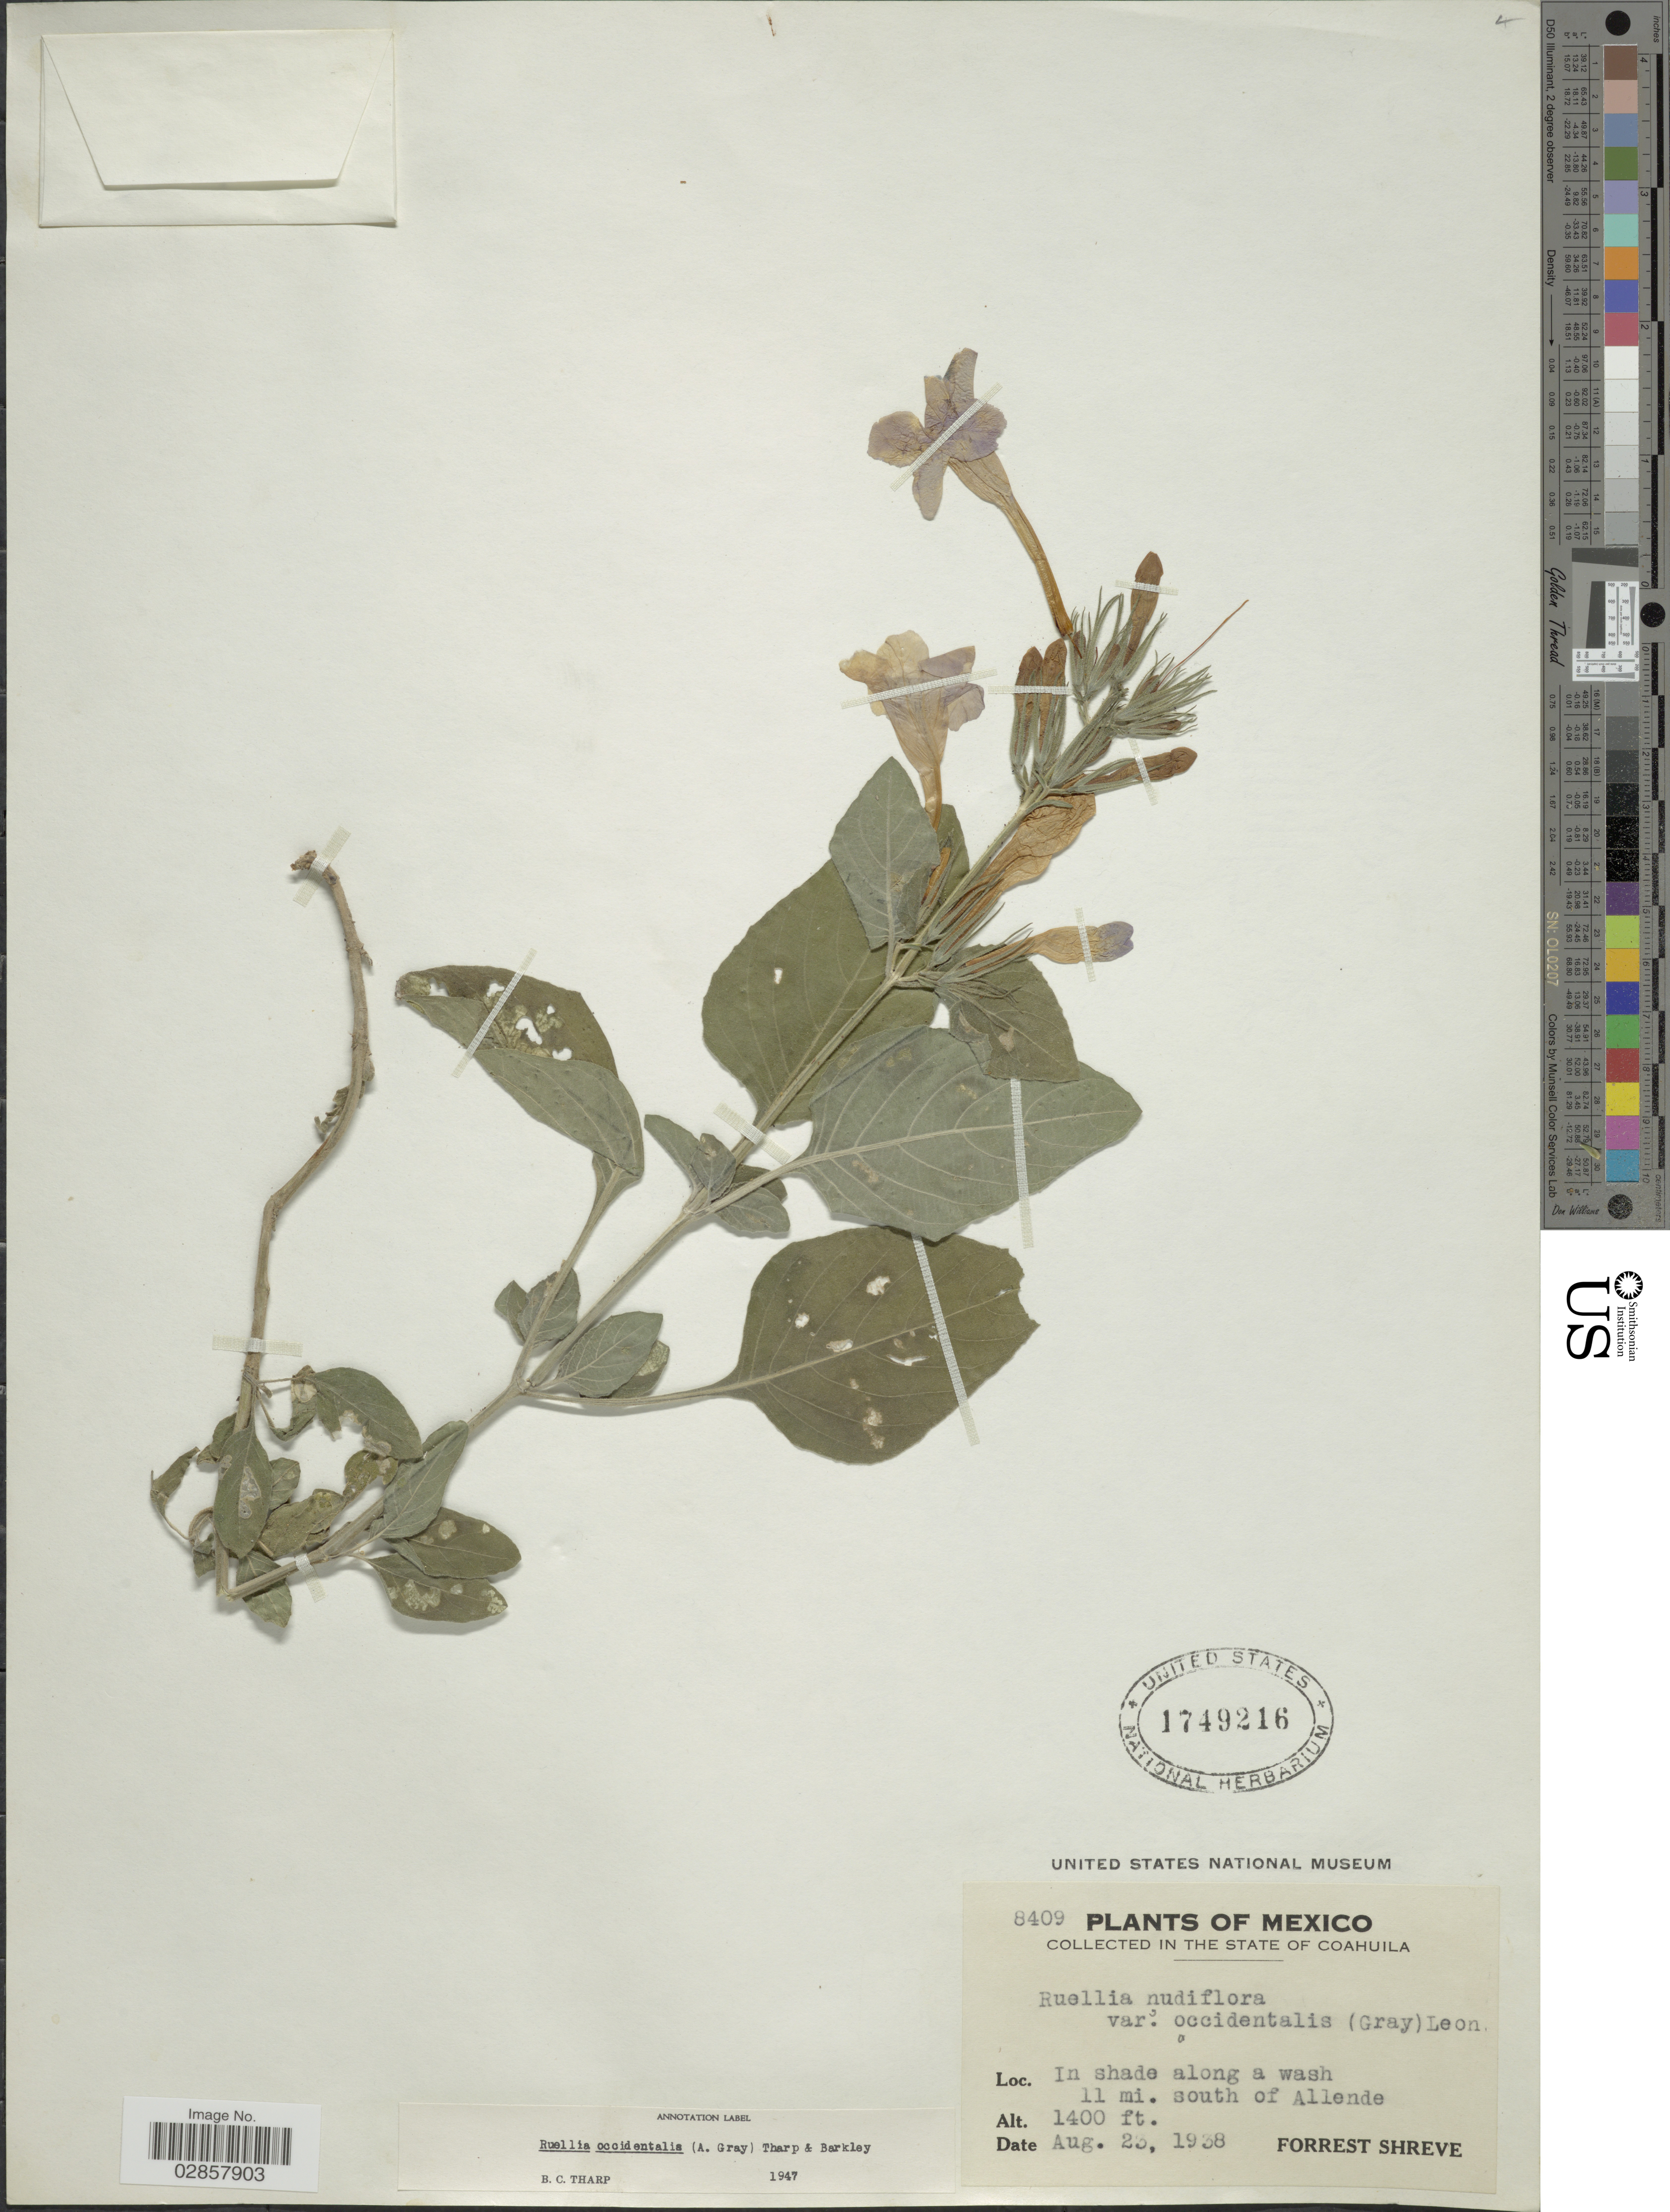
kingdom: Plantae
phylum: Tracheophyta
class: Magnoliopsida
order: Lamiales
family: Acanthaceae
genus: Ruellia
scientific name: Ruellia occidentalis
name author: (A. Gray) Tharp & F.A. Barkley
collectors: F. Shreve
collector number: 8409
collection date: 1938-08-23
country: Mexico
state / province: Coahuila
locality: In shade along a wash 11 mi. south of Allende.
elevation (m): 427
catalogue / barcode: US 1749216